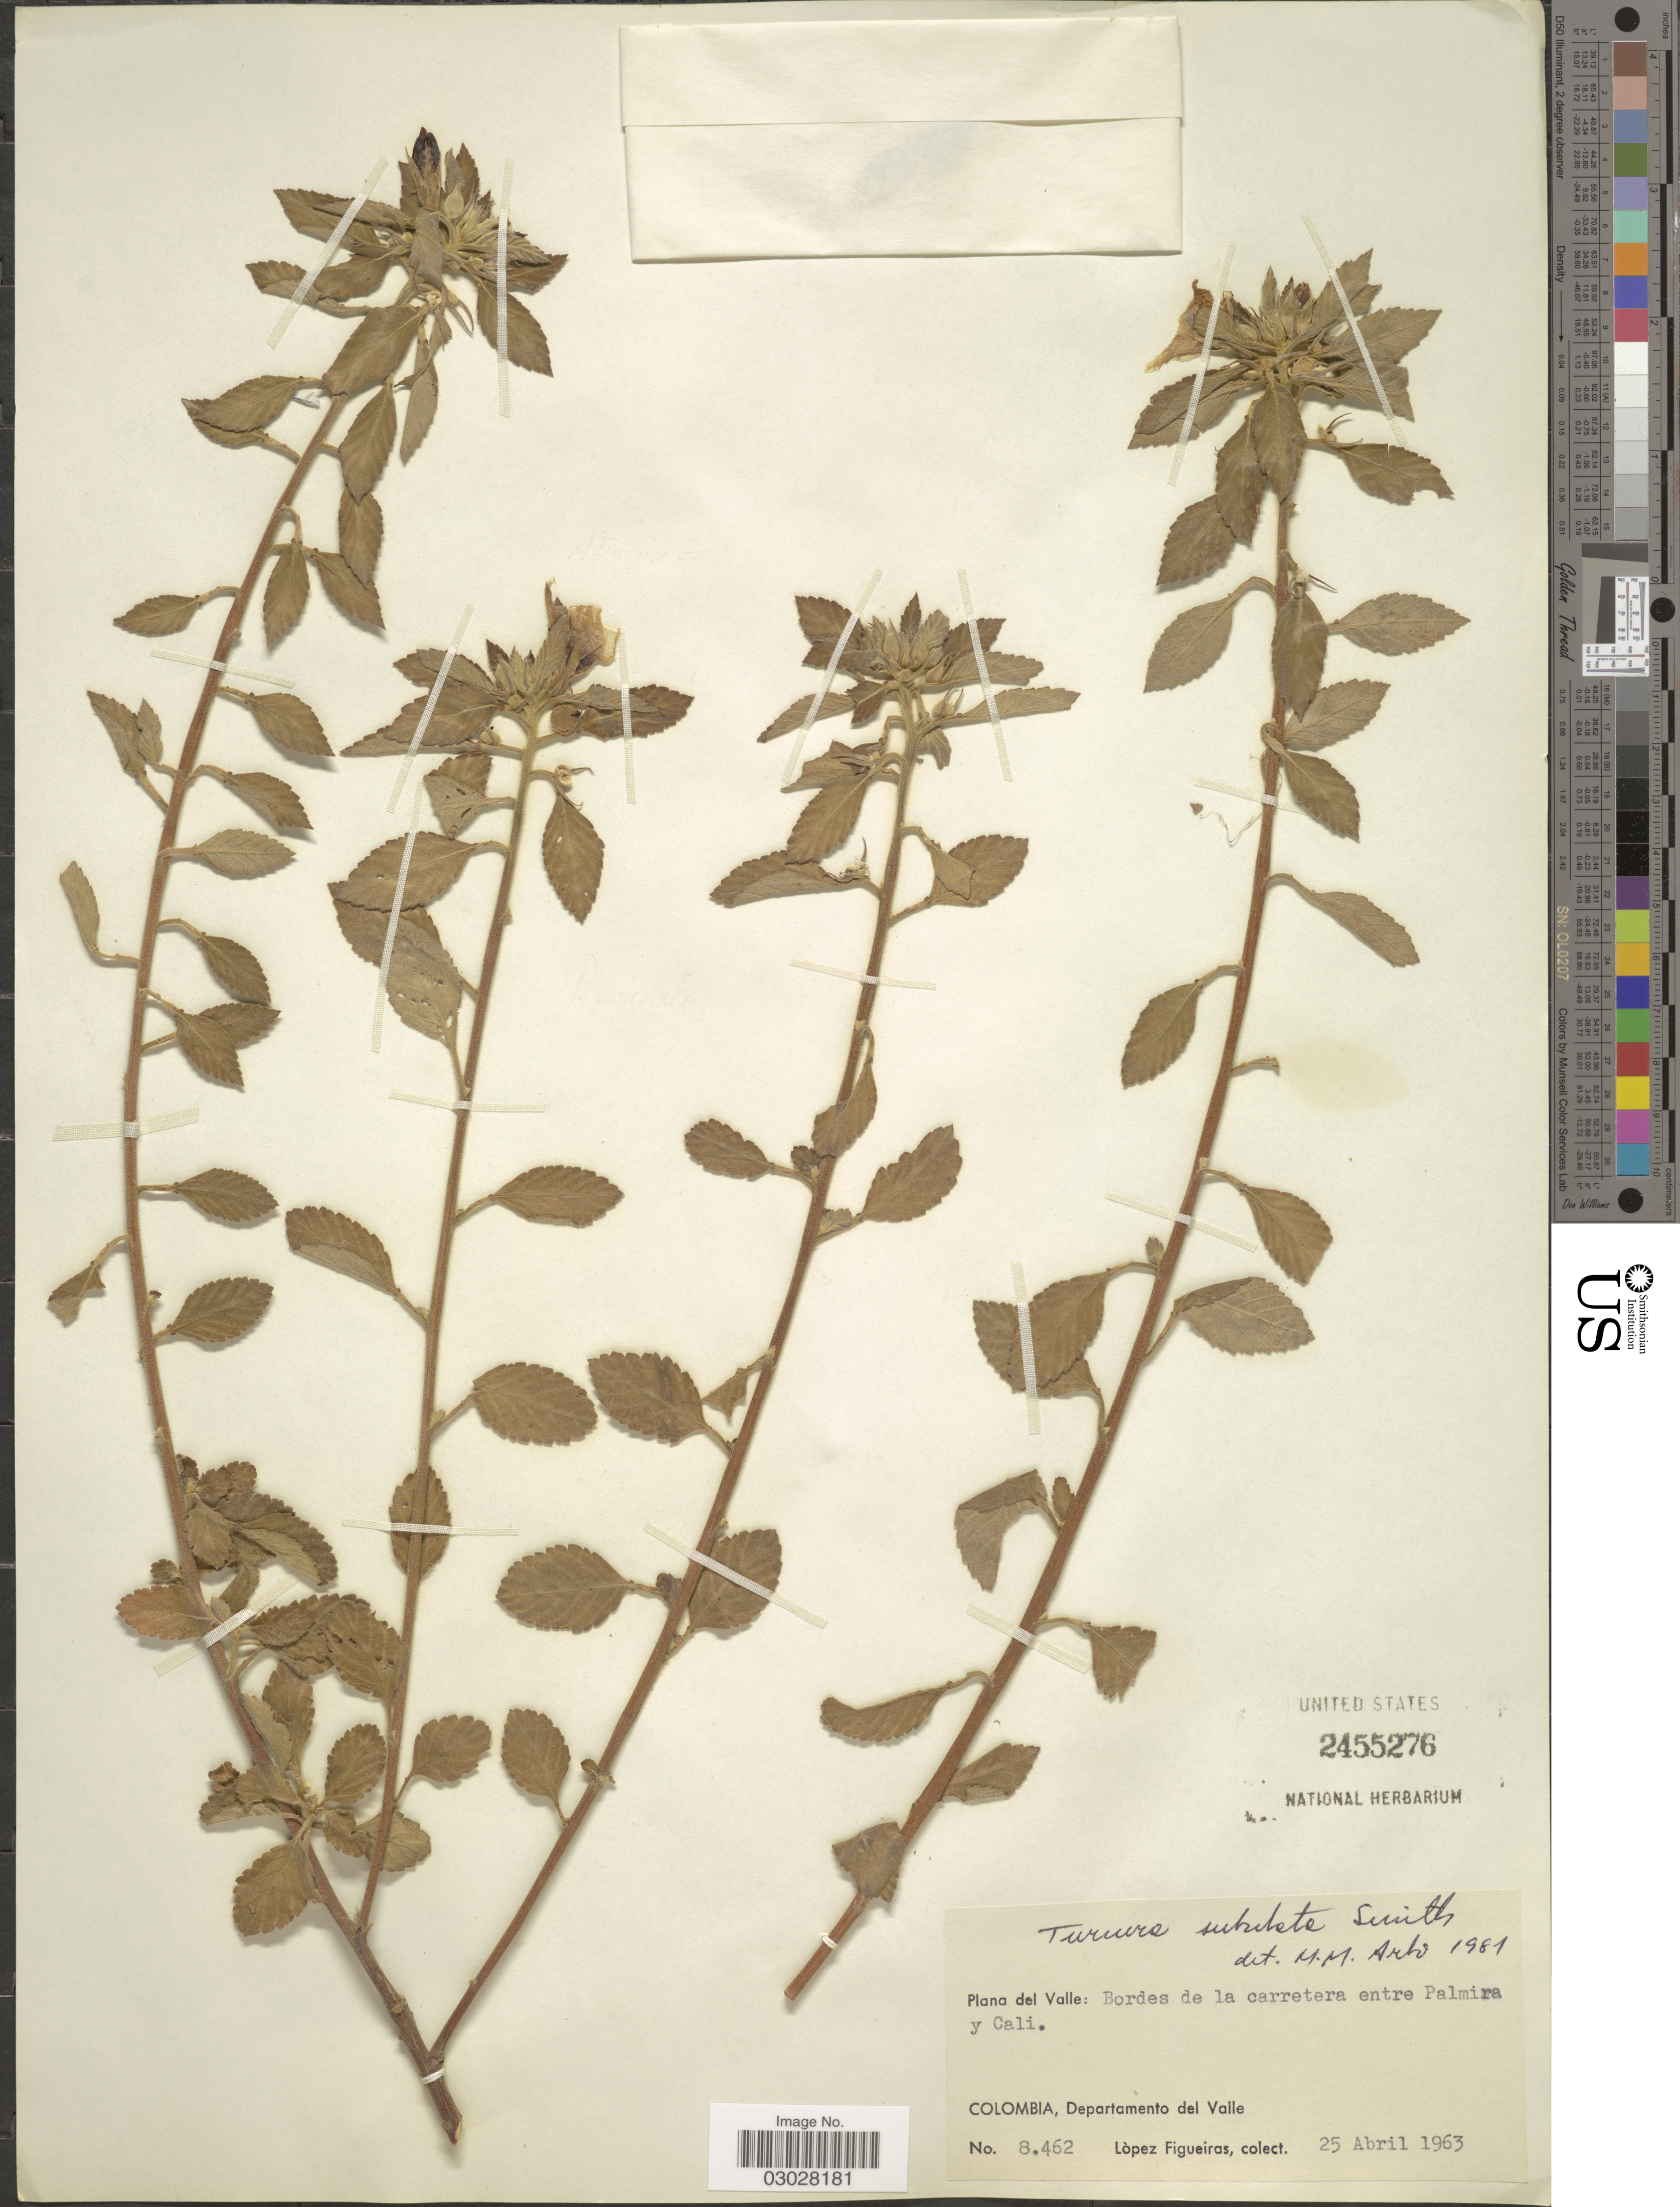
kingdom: Plantae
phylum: Tracheophyta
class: Magnoliopsida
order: Malpighiales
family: Turneraceae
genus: Turnera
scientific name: Turnera subulata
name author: Sm.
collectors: M. López Figueiras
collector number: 8462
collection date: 1963-04-25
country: Colombia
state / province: Valle del Cauca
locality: Plana del Valle: Bordes de la carretera entre Palmira y Cali. Departamento del Valle.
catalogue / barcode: US 2455276